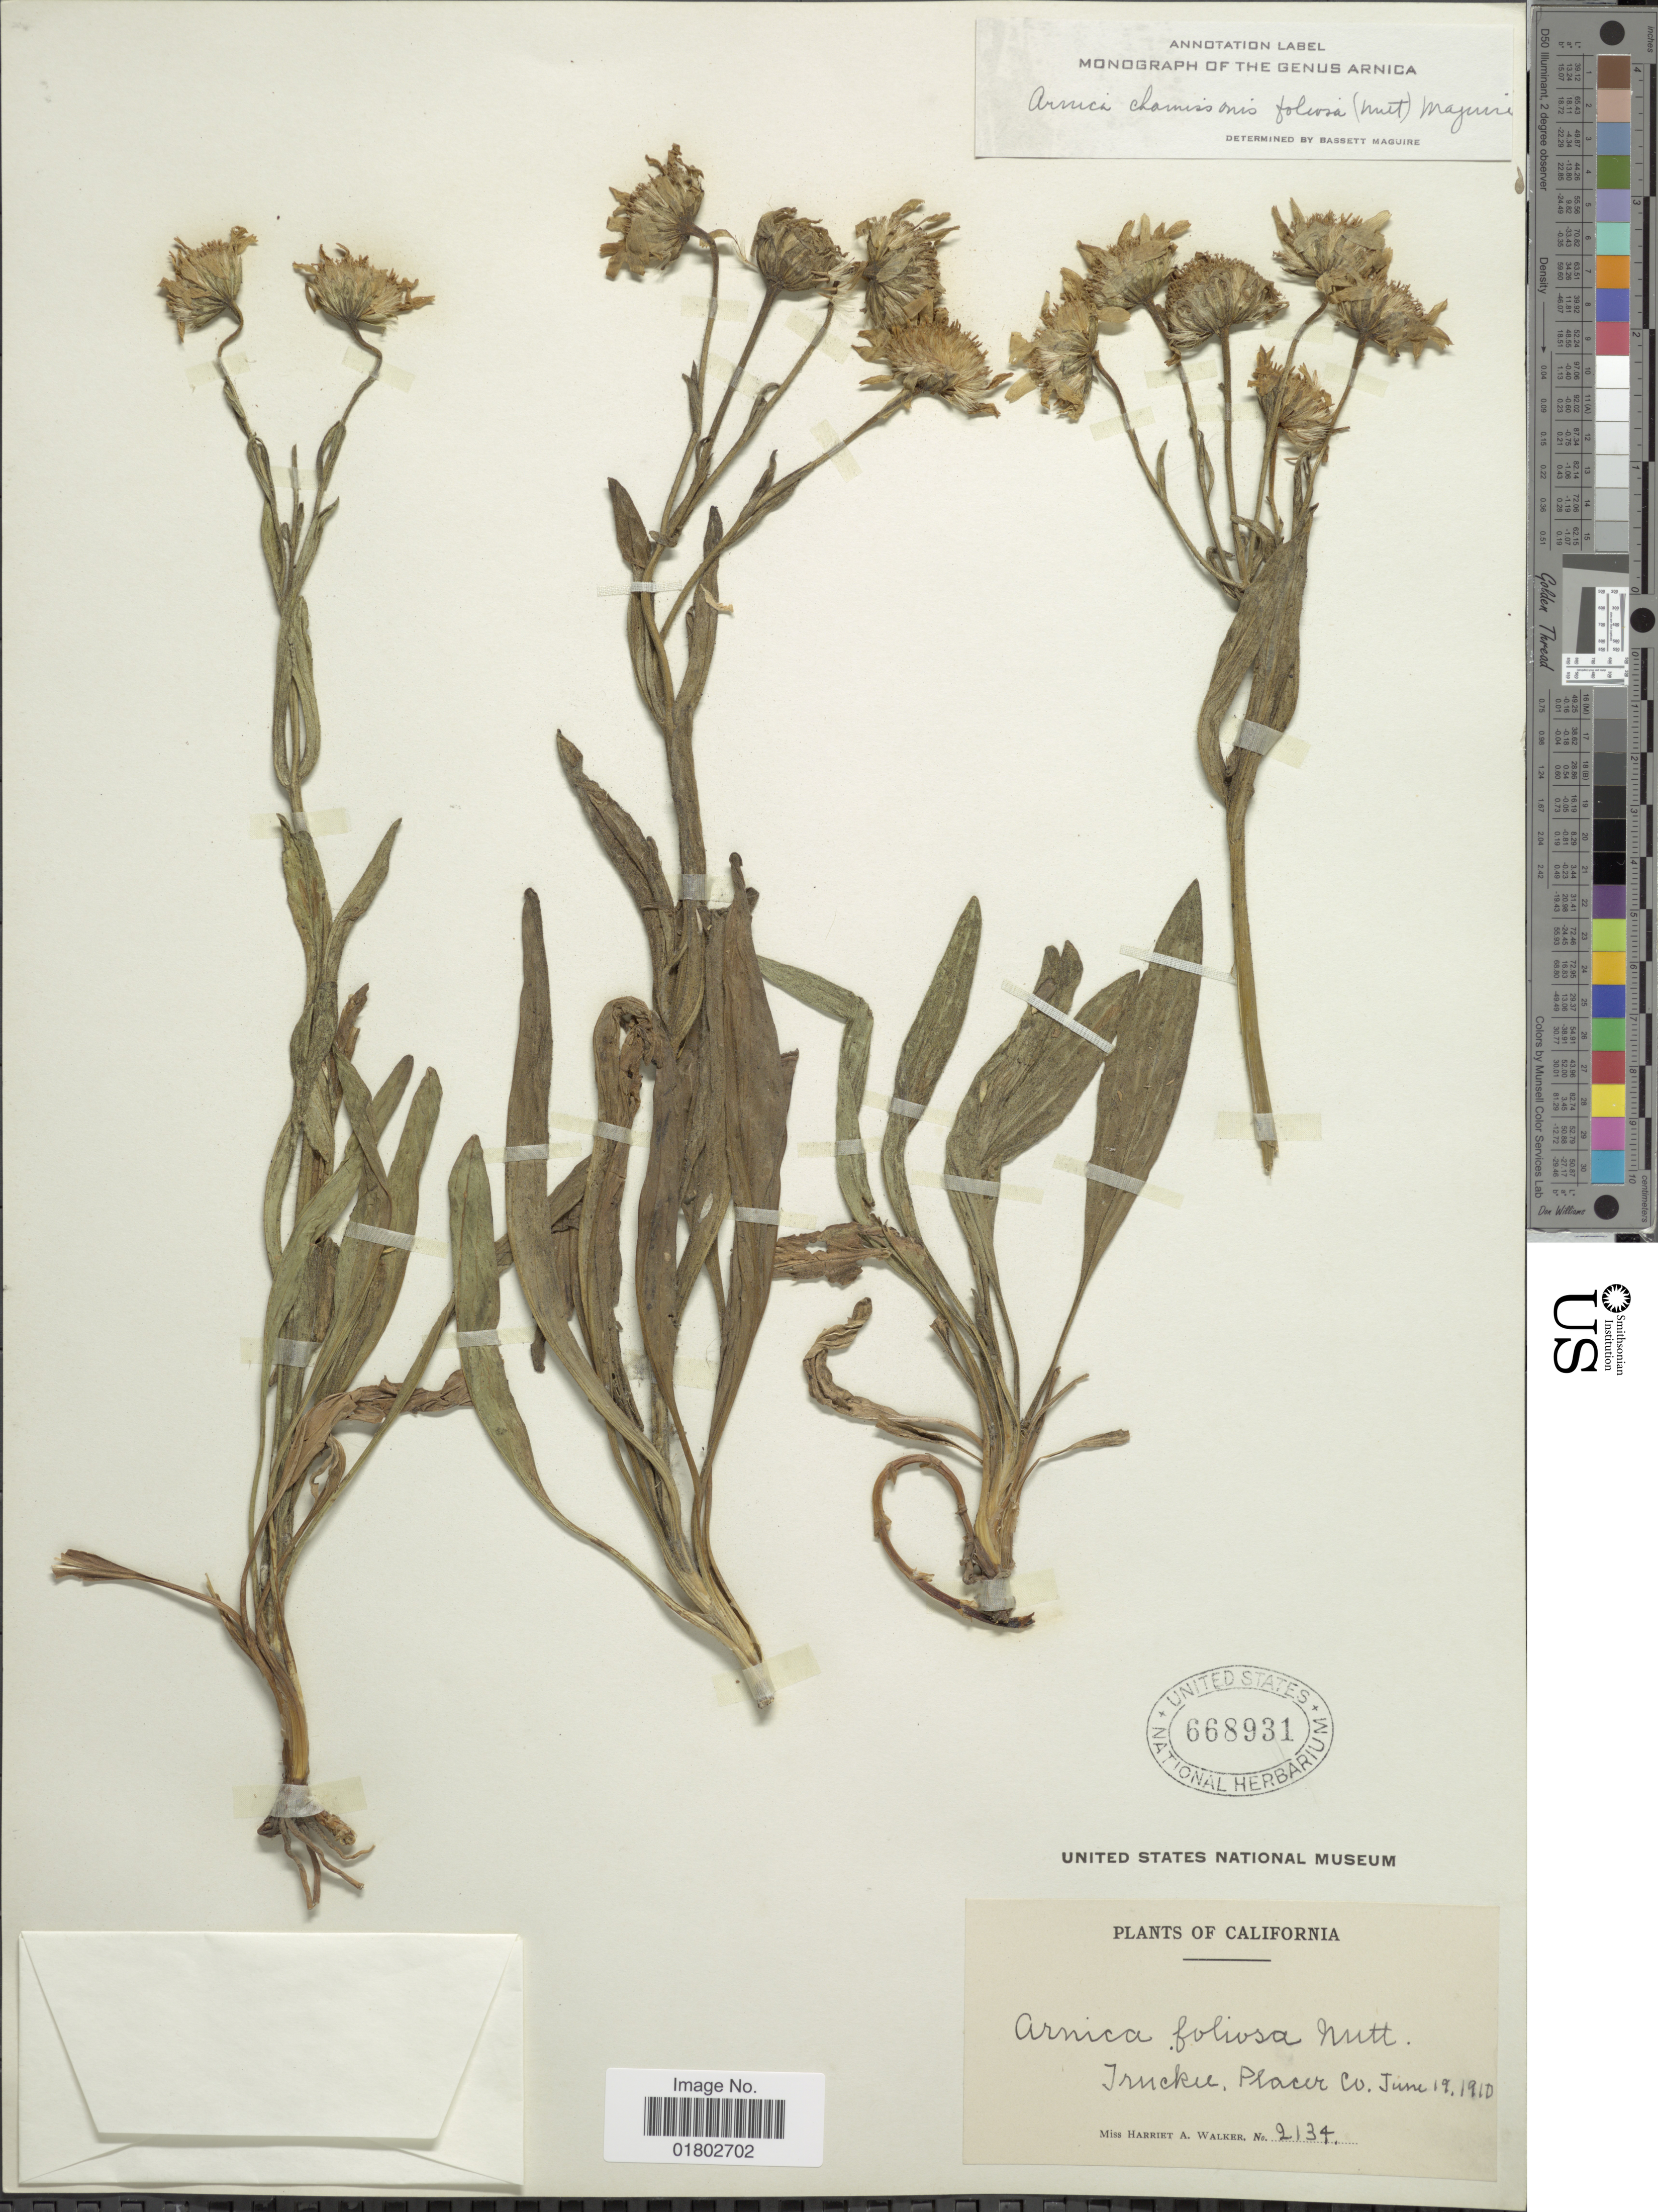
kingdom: Plantae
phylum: Tracheophyta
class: Magnoliopsida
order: Asterales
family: Asteraceae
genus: Arnica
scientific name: Arnica chamissonis subsp. foliosa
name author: (Nutt.) Maguire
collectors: H. Walker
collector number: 2134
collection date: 1910-06-19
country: United States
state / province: California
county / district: Placer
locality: Irnku, Placer Co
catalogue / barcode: US 668931